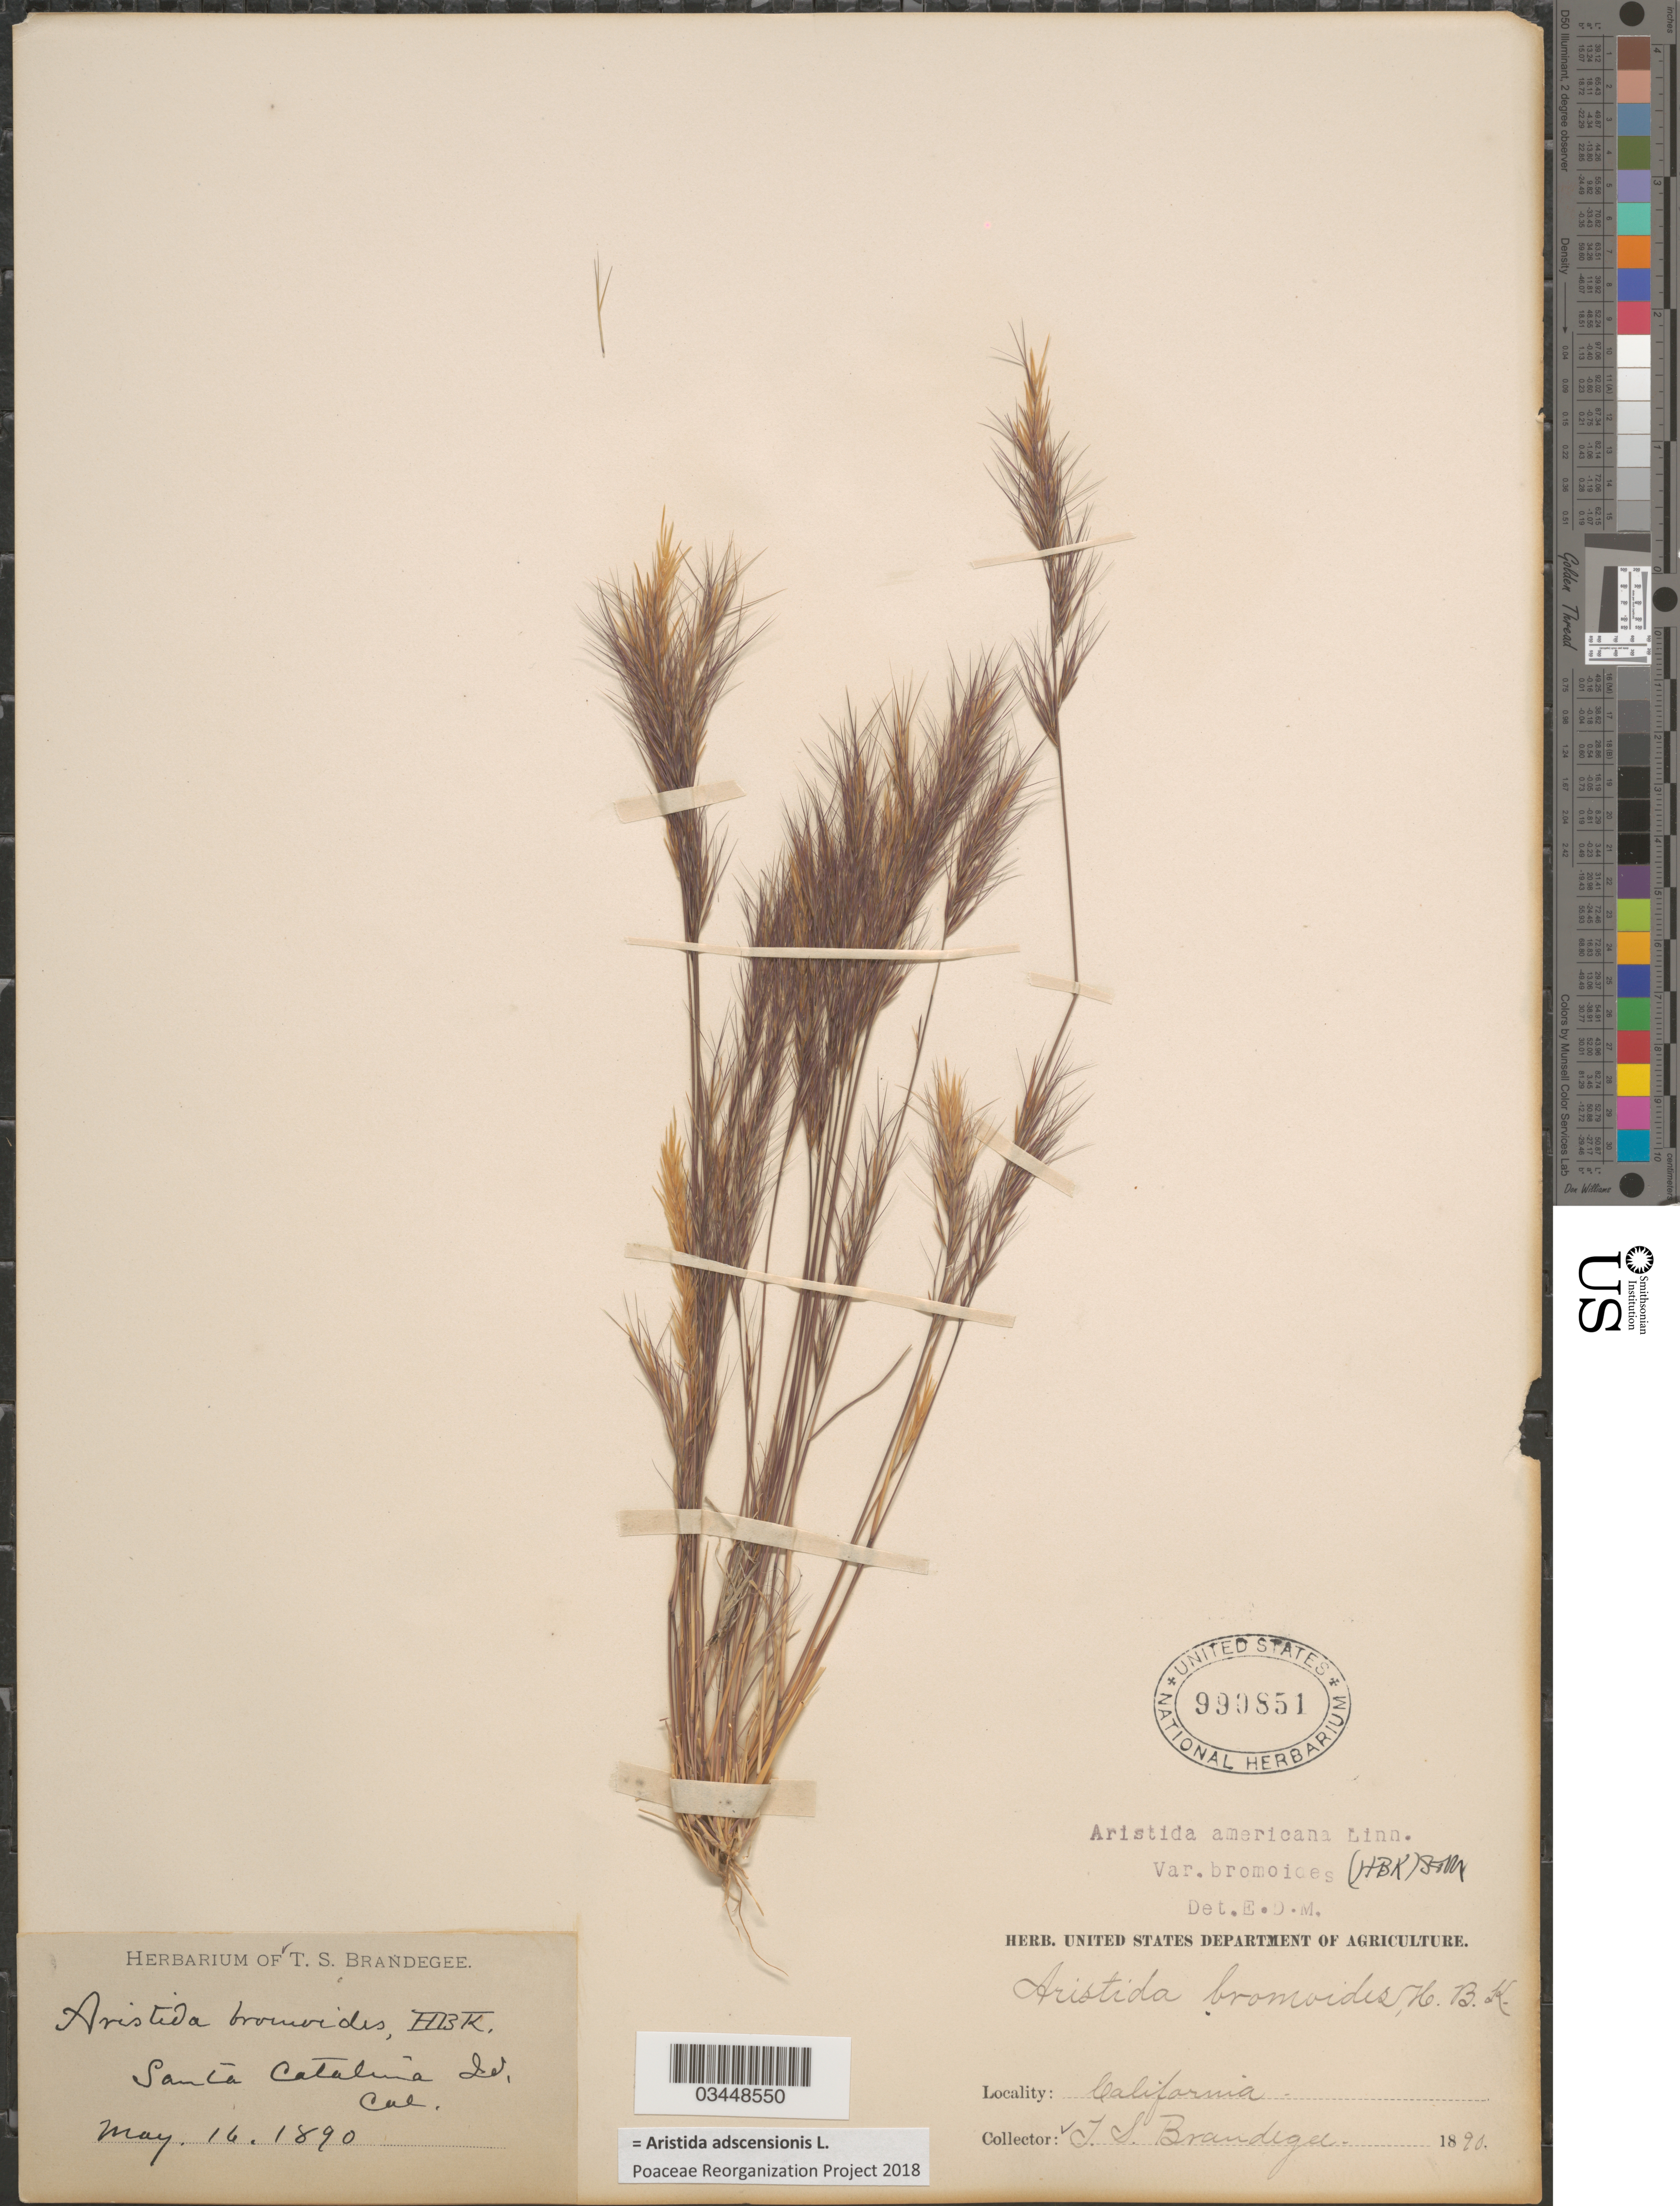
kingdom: Plantae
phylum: Tracheophyta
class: Liliopsida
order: Poales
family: Poaceae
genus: Aristida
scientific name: Aristida adscensionis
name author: L.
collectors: T. S. Brandegee (herbarium)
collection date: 1890-05-16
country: United States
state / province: California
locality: Santa Catalina Id.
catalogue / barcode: US 990851